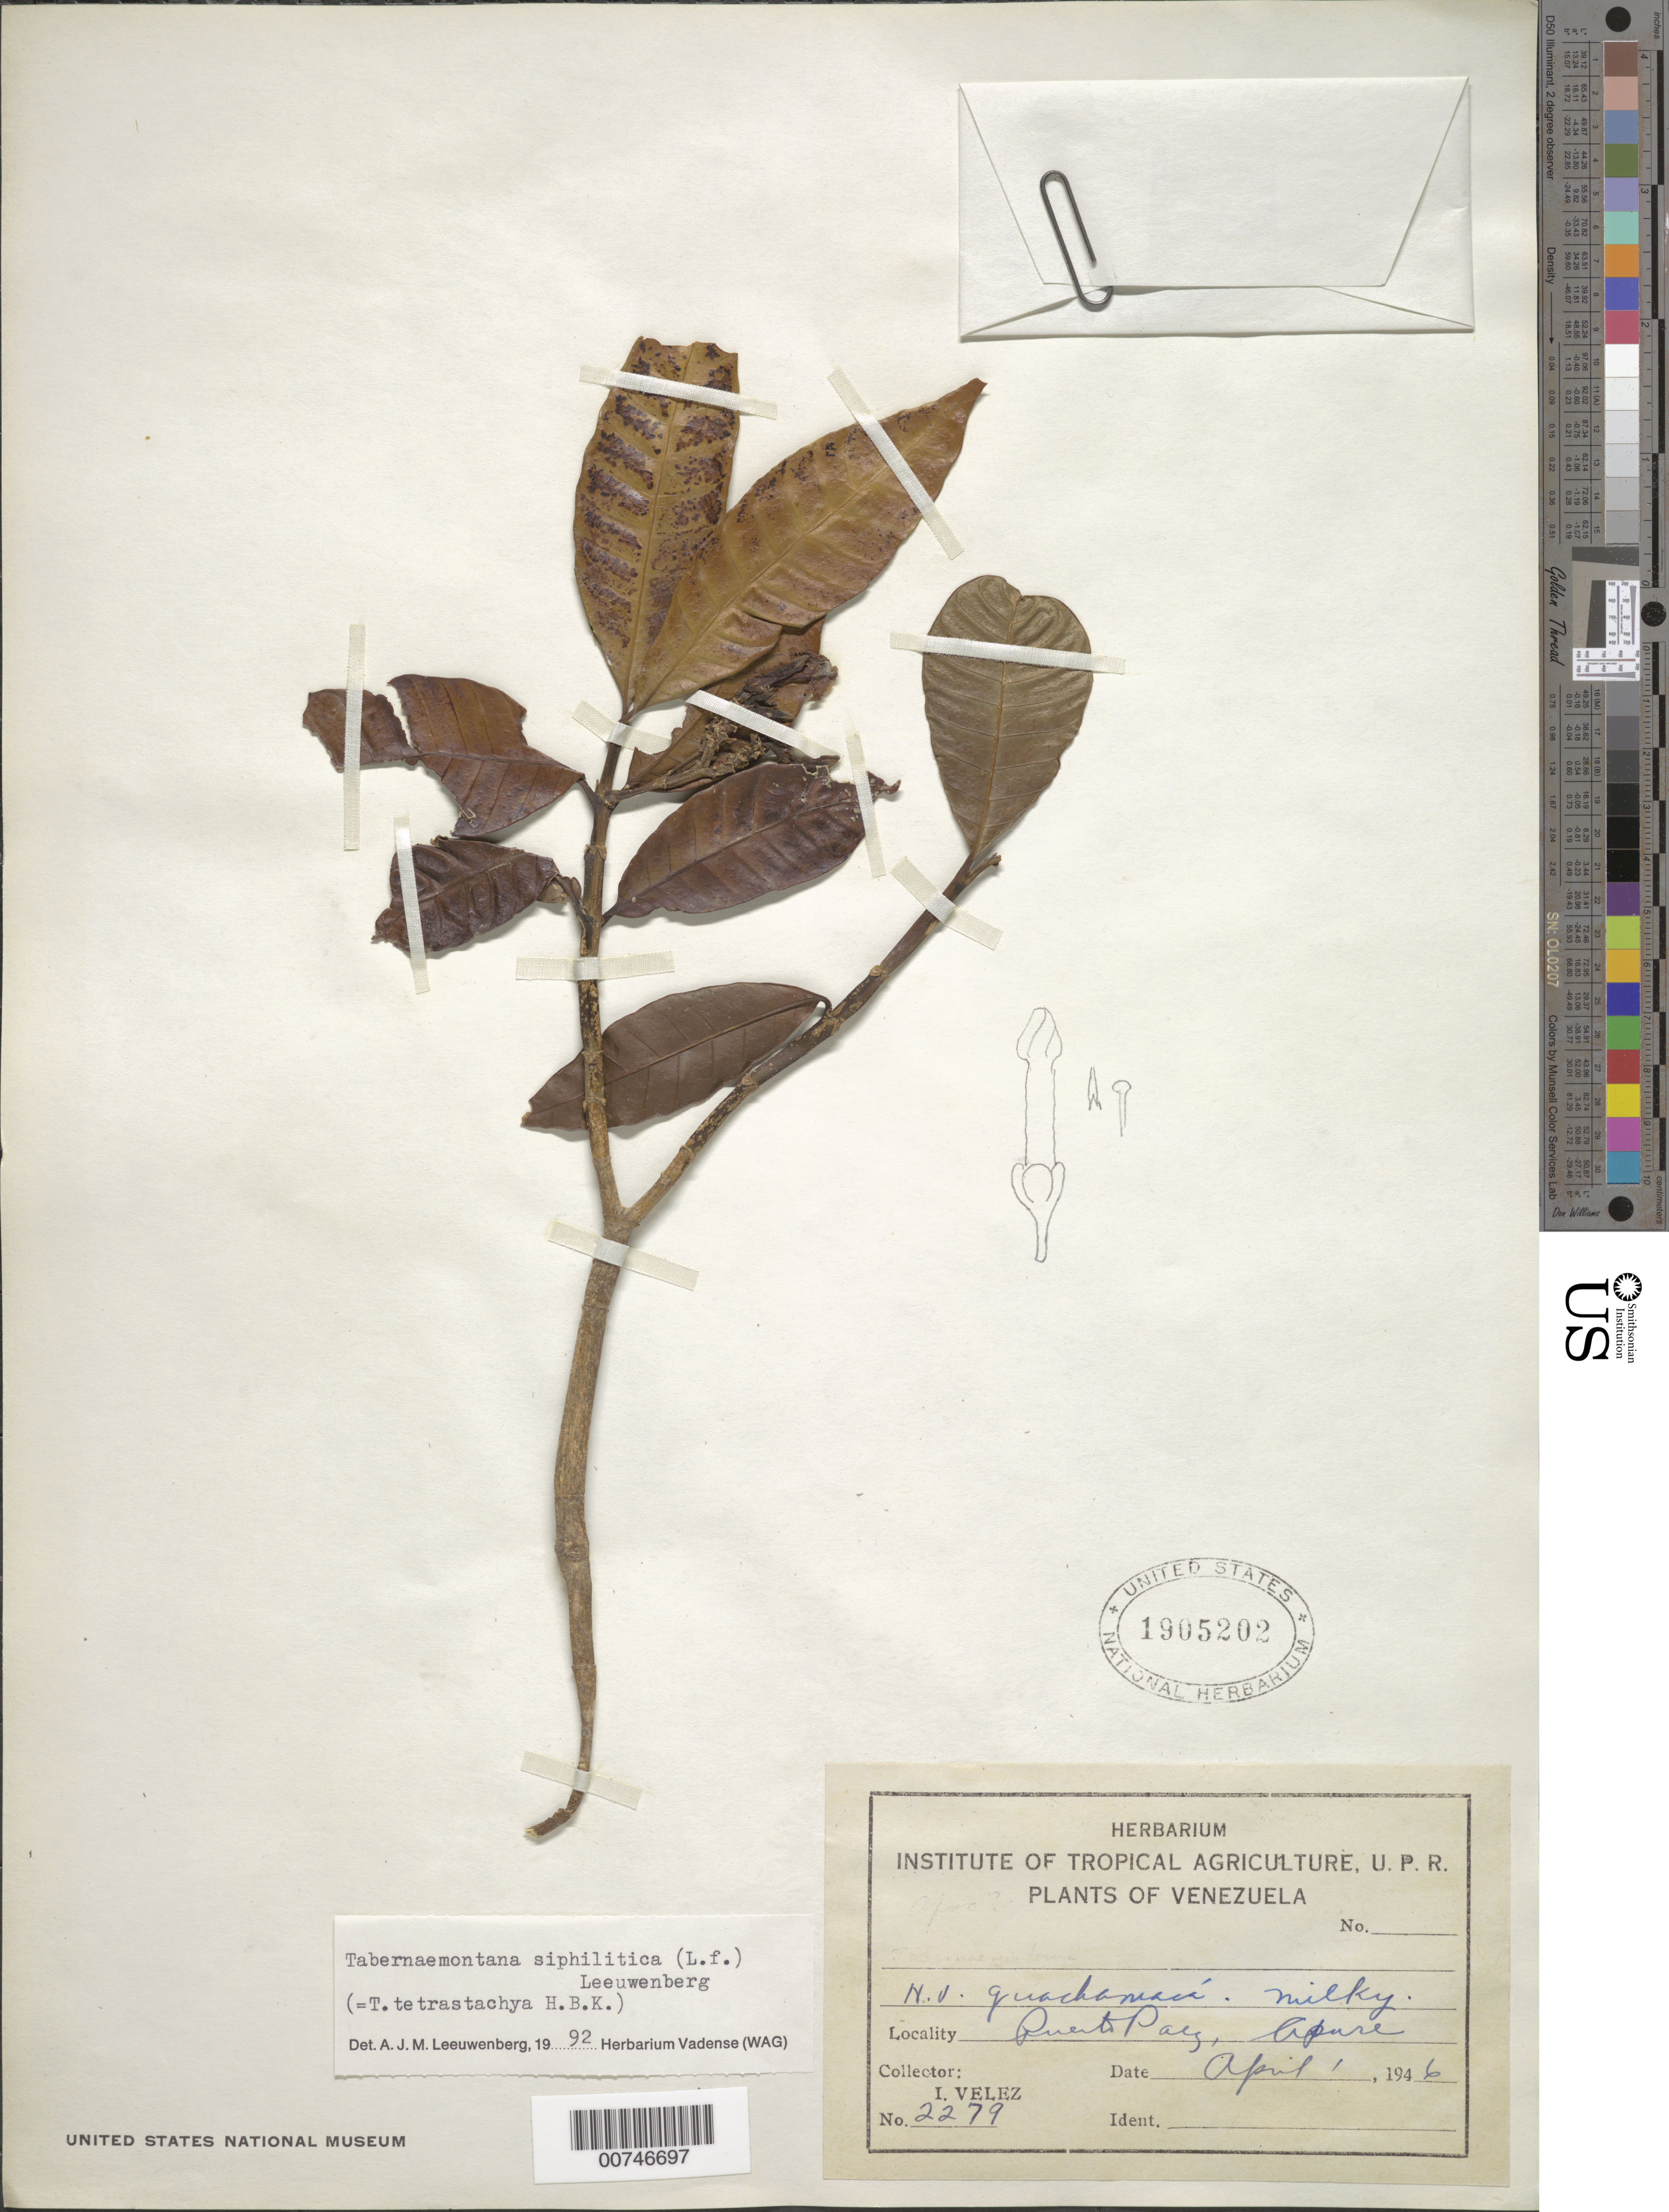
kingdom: Plantae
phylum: Tracheophyta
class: Magnoliopsida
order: Gentianales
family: Apocynaceae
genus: Tabernaemontana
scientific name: Tabernaemontana siphilitica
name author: (L. f.) Leeuwenb.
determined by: Leeuwenberg, A. J. M.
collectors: I. Velez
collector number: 2279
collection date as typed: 1-Apr-46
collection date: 1946-04-01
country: Venezuela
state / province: Apure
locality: Puerto Paez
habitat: Border of morichal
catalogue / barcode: US 1905202